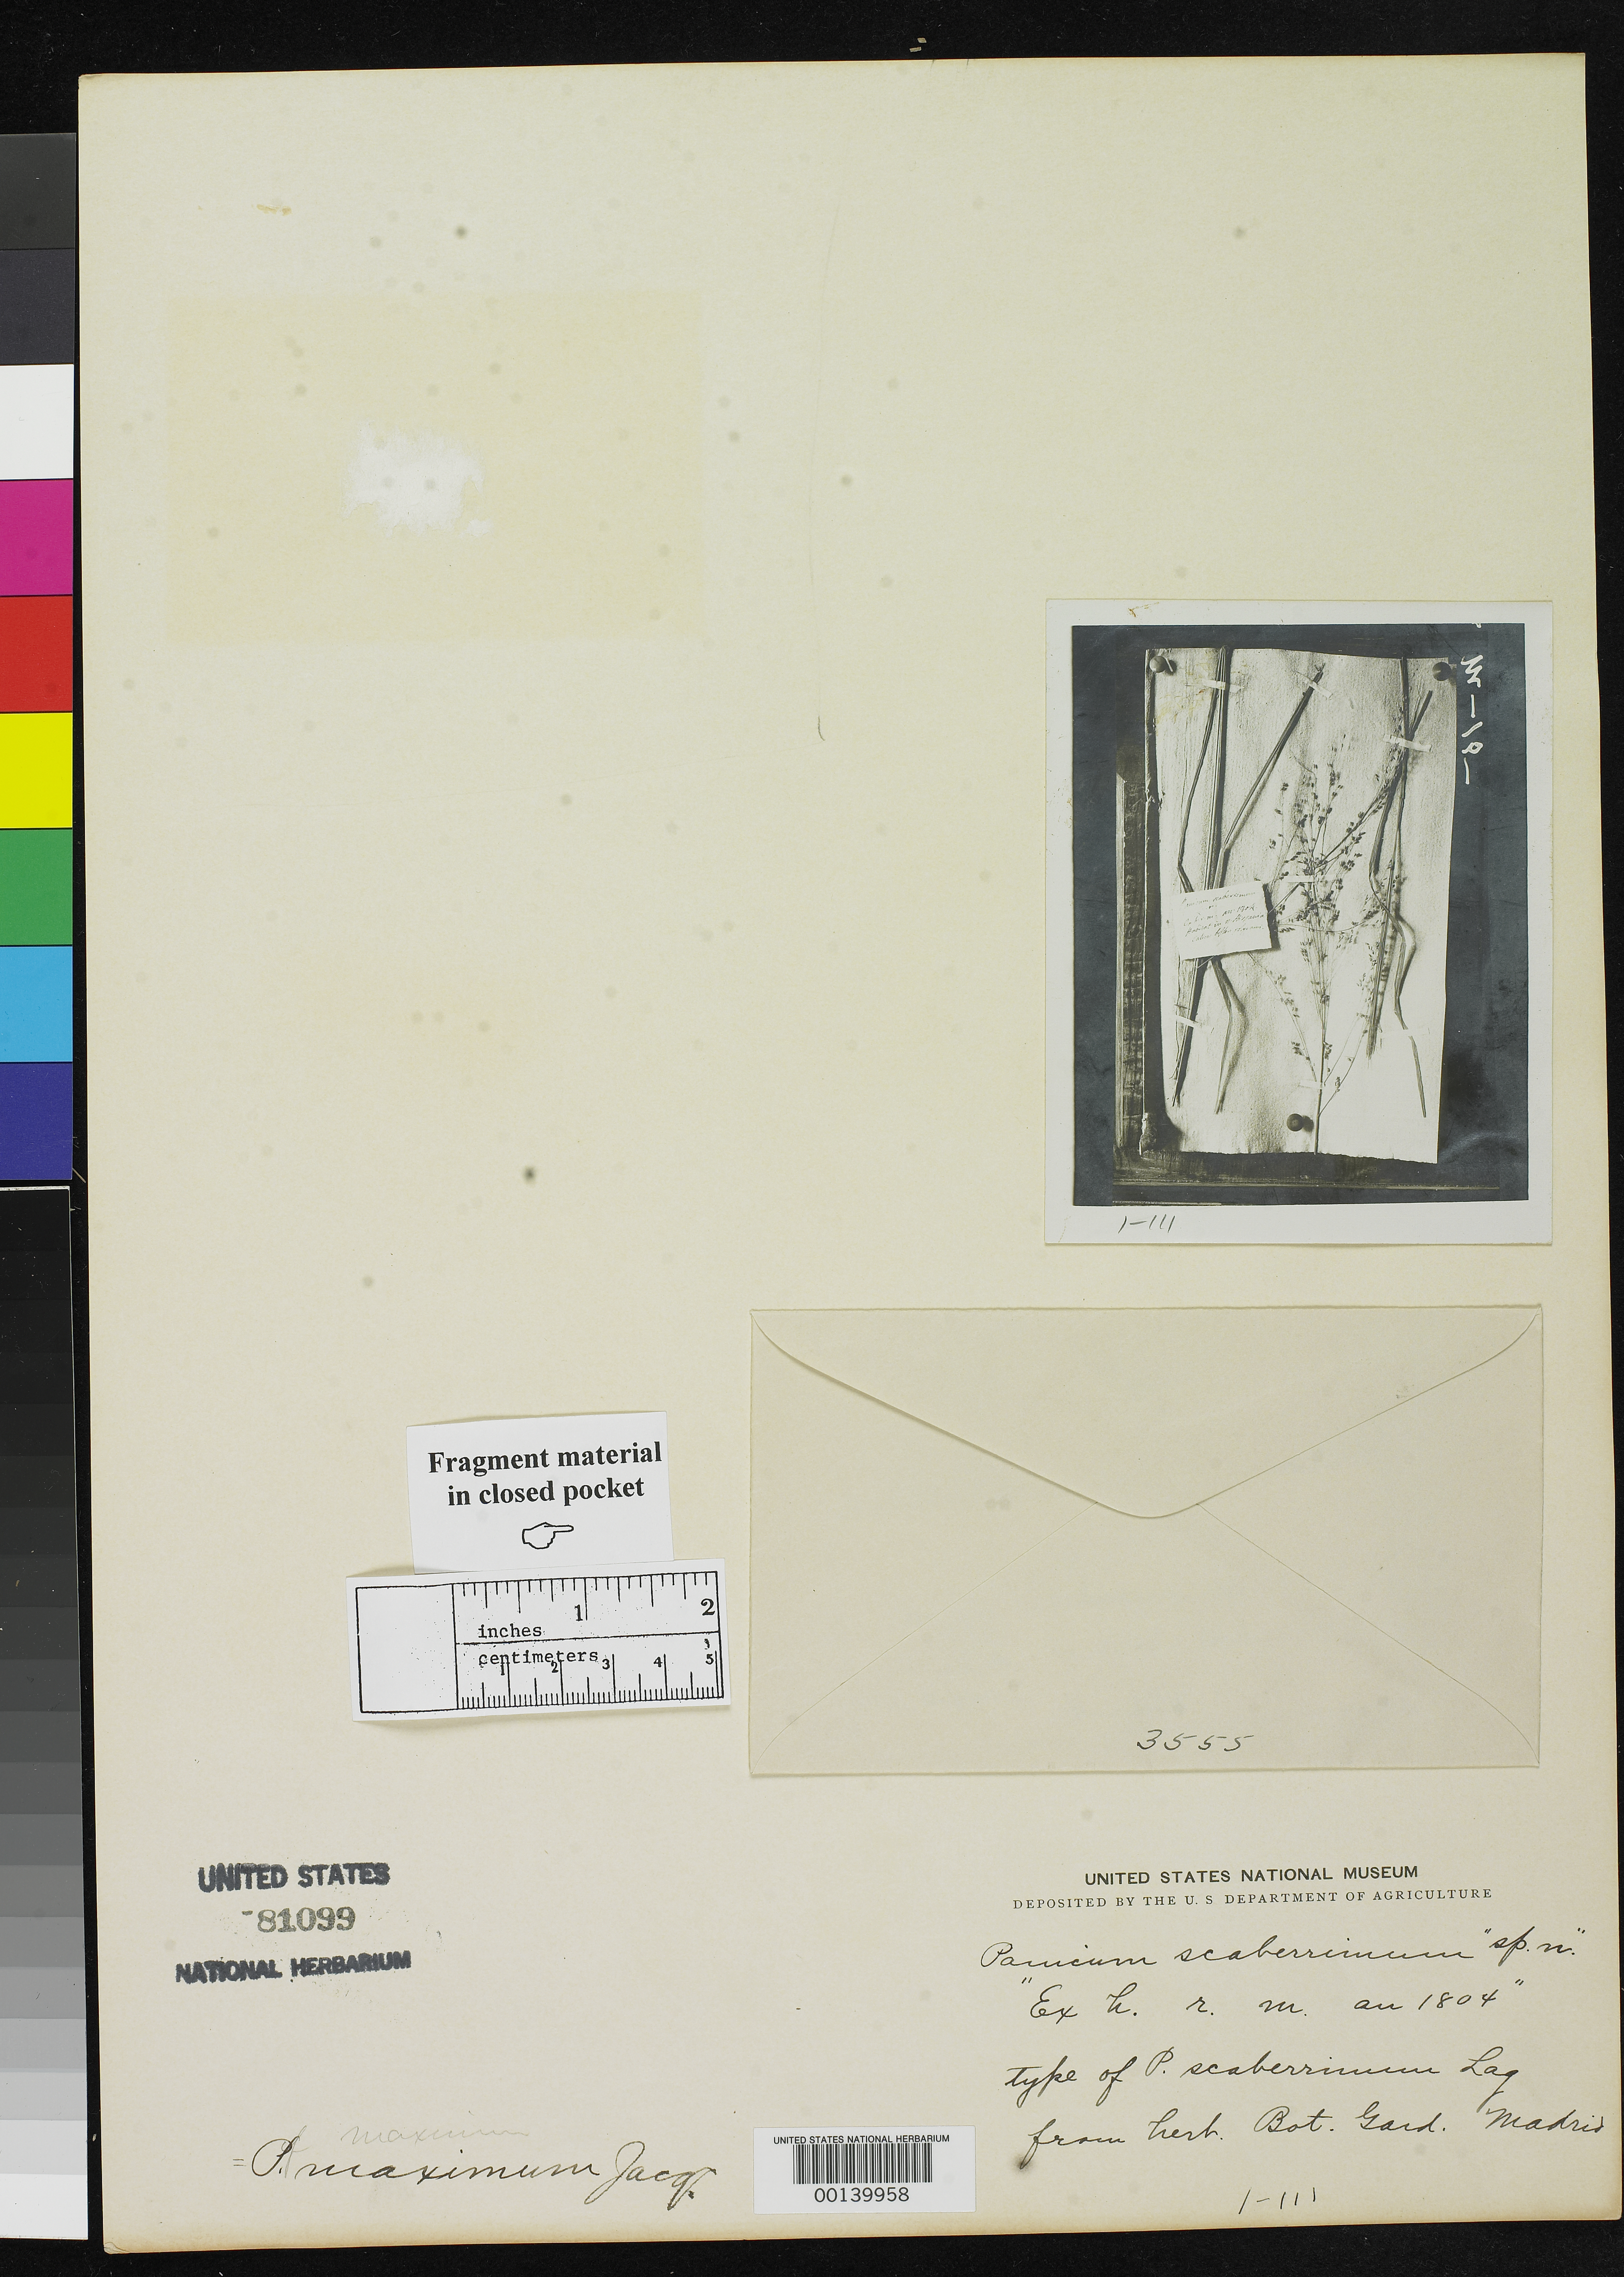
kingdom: Plantae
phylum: Tracheophyta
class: Liliopsida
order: Poales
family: Poaceae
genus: Panicum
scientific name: Panicum scaberrimum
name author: Lag.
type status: Type Fragment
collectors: M. Sessé y Lacasta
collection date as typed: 1804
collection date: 1804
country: Mexico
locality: E of Monserrat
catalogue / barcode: US 81099